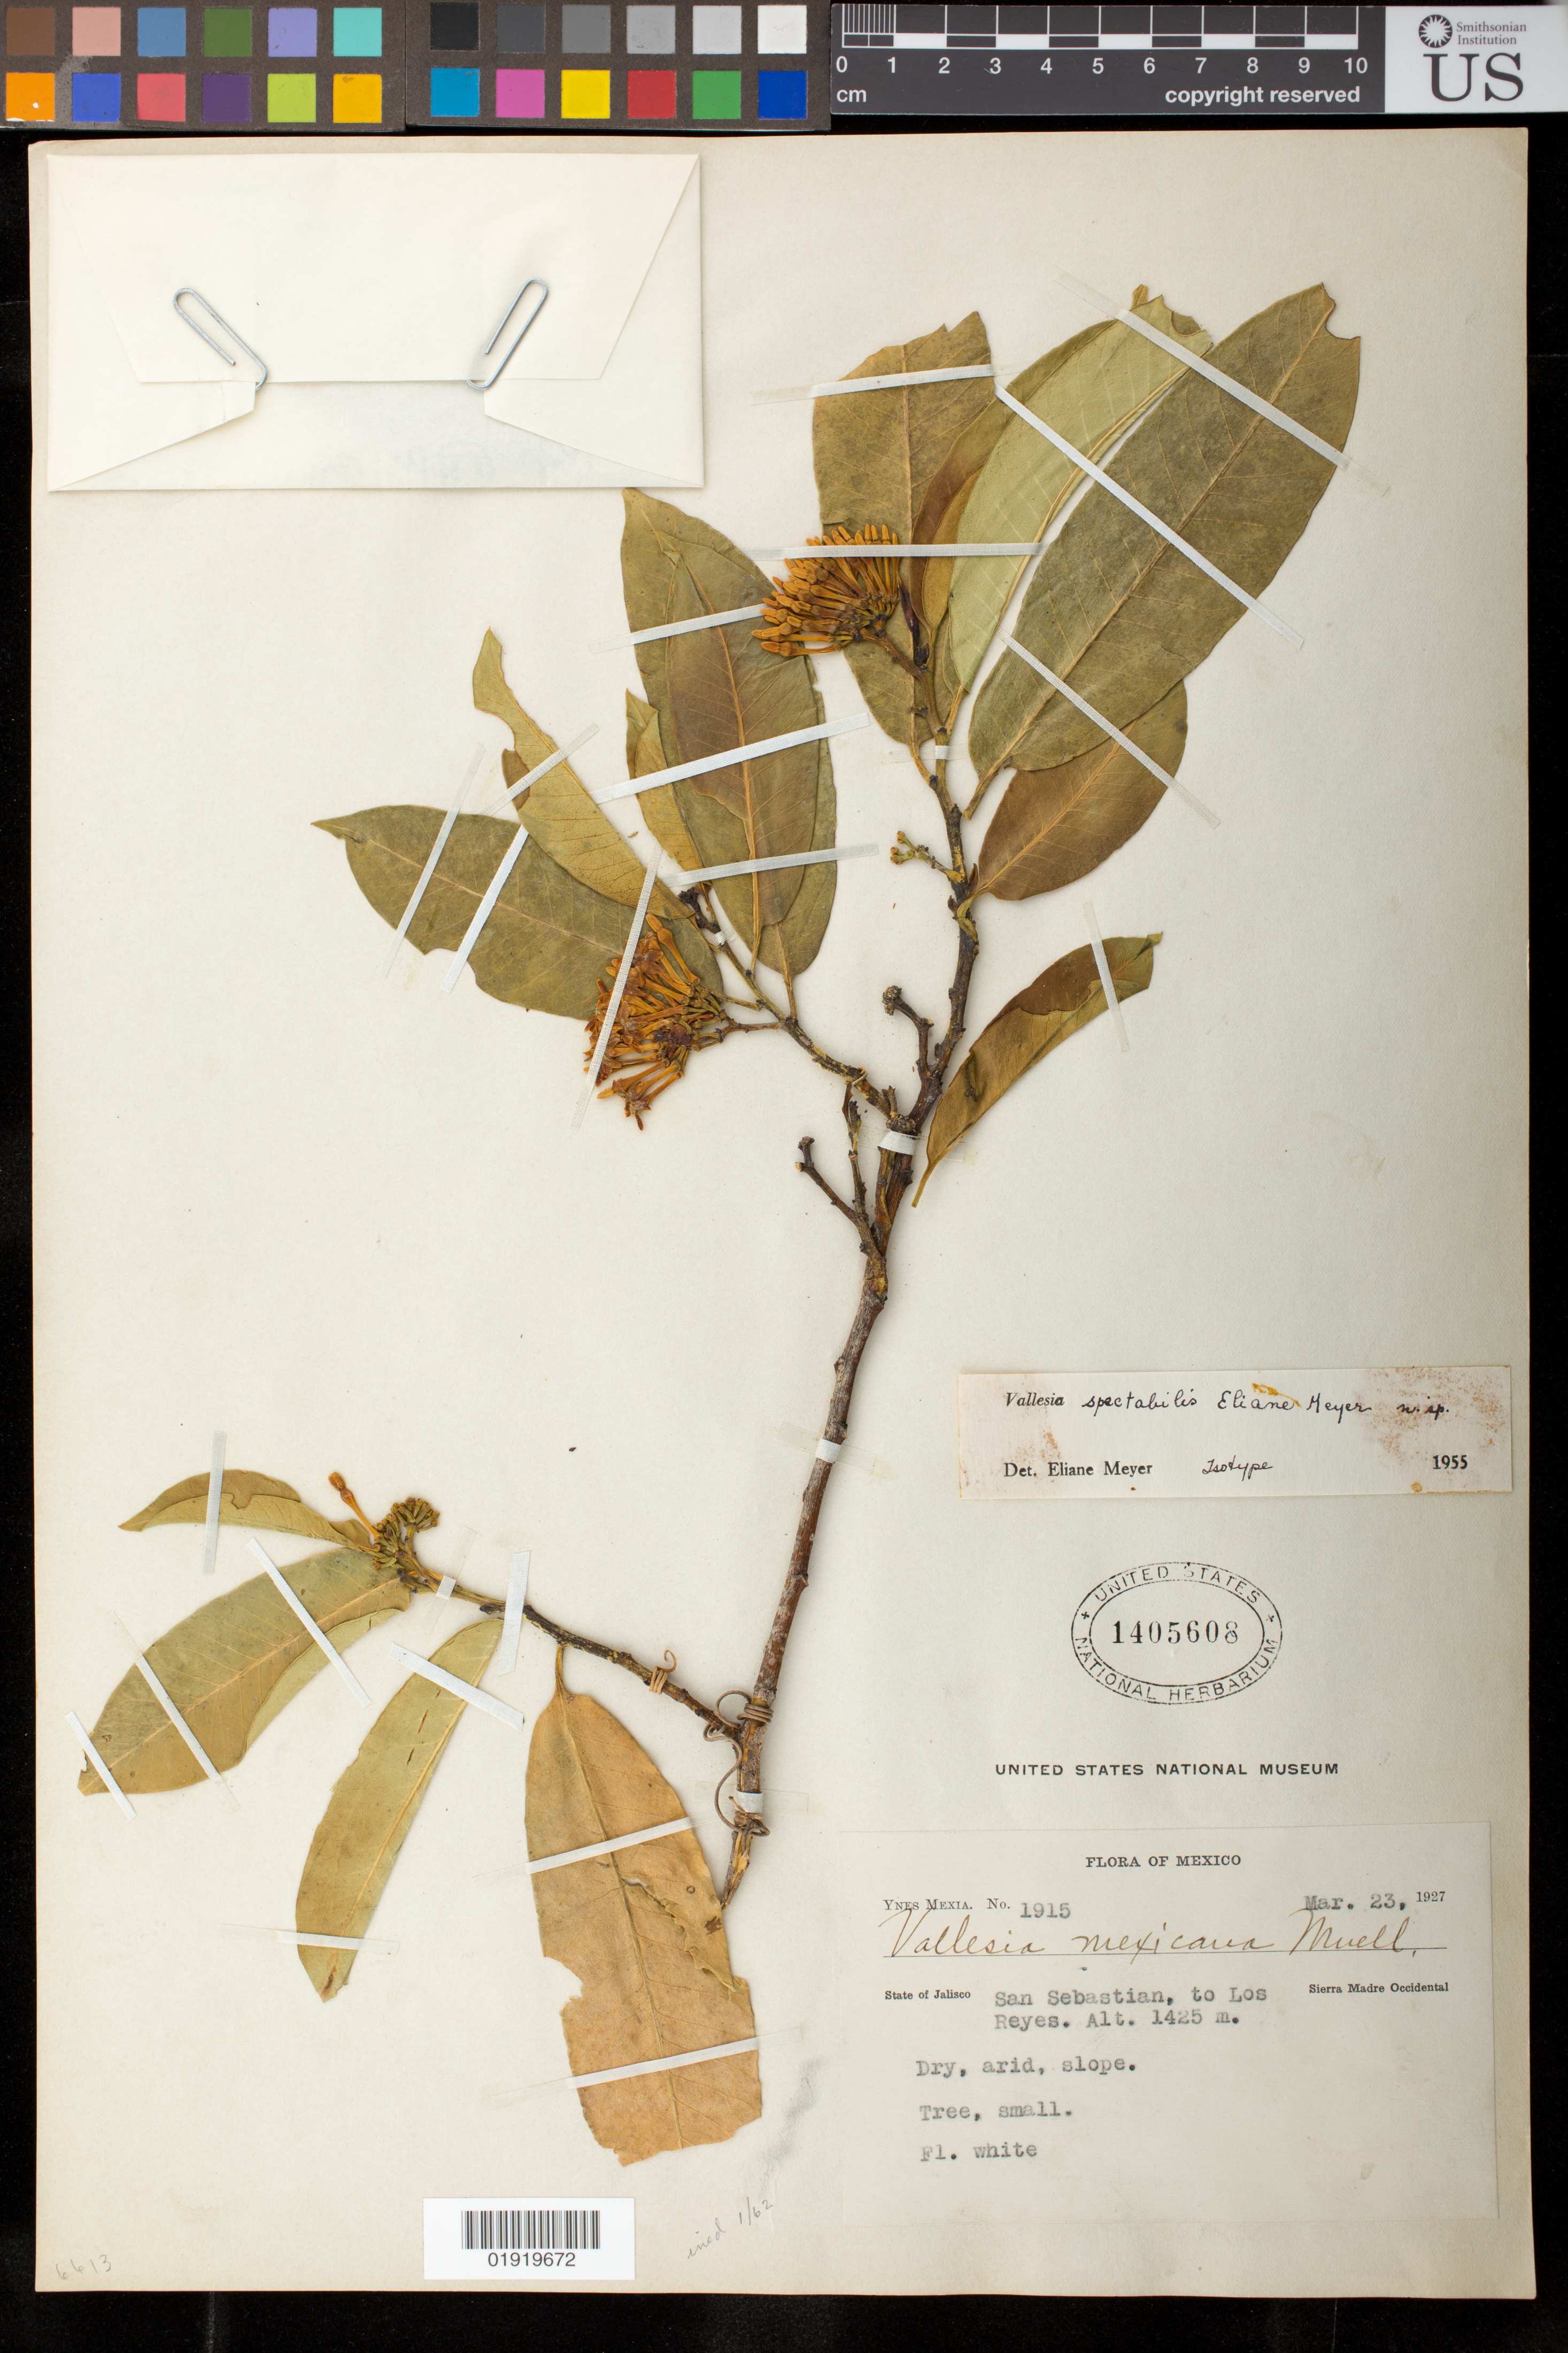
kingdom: Plantae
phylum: Tracheophyta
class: Magnoliopsida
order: Gentianales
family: Apocynaceae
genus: Vallesia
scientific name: Vallesia spectabilis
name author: El. Mey. ex J.F. Morales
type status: Isotype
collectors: Y. Mexia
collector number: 1915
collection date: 1927-03-23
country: Mexico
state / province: Jalisco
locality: State of Jalisco. San Sebastian, to Los Reyes. Sierra Madre Occidental.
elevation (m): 1425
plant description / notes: Annotated by E. Meyer (1955) as isotype of Vallesia spectabilis, ined. name not validly published in thesis (1955); name validated in 1998 by J.F. Morales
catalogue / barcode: US 1405608